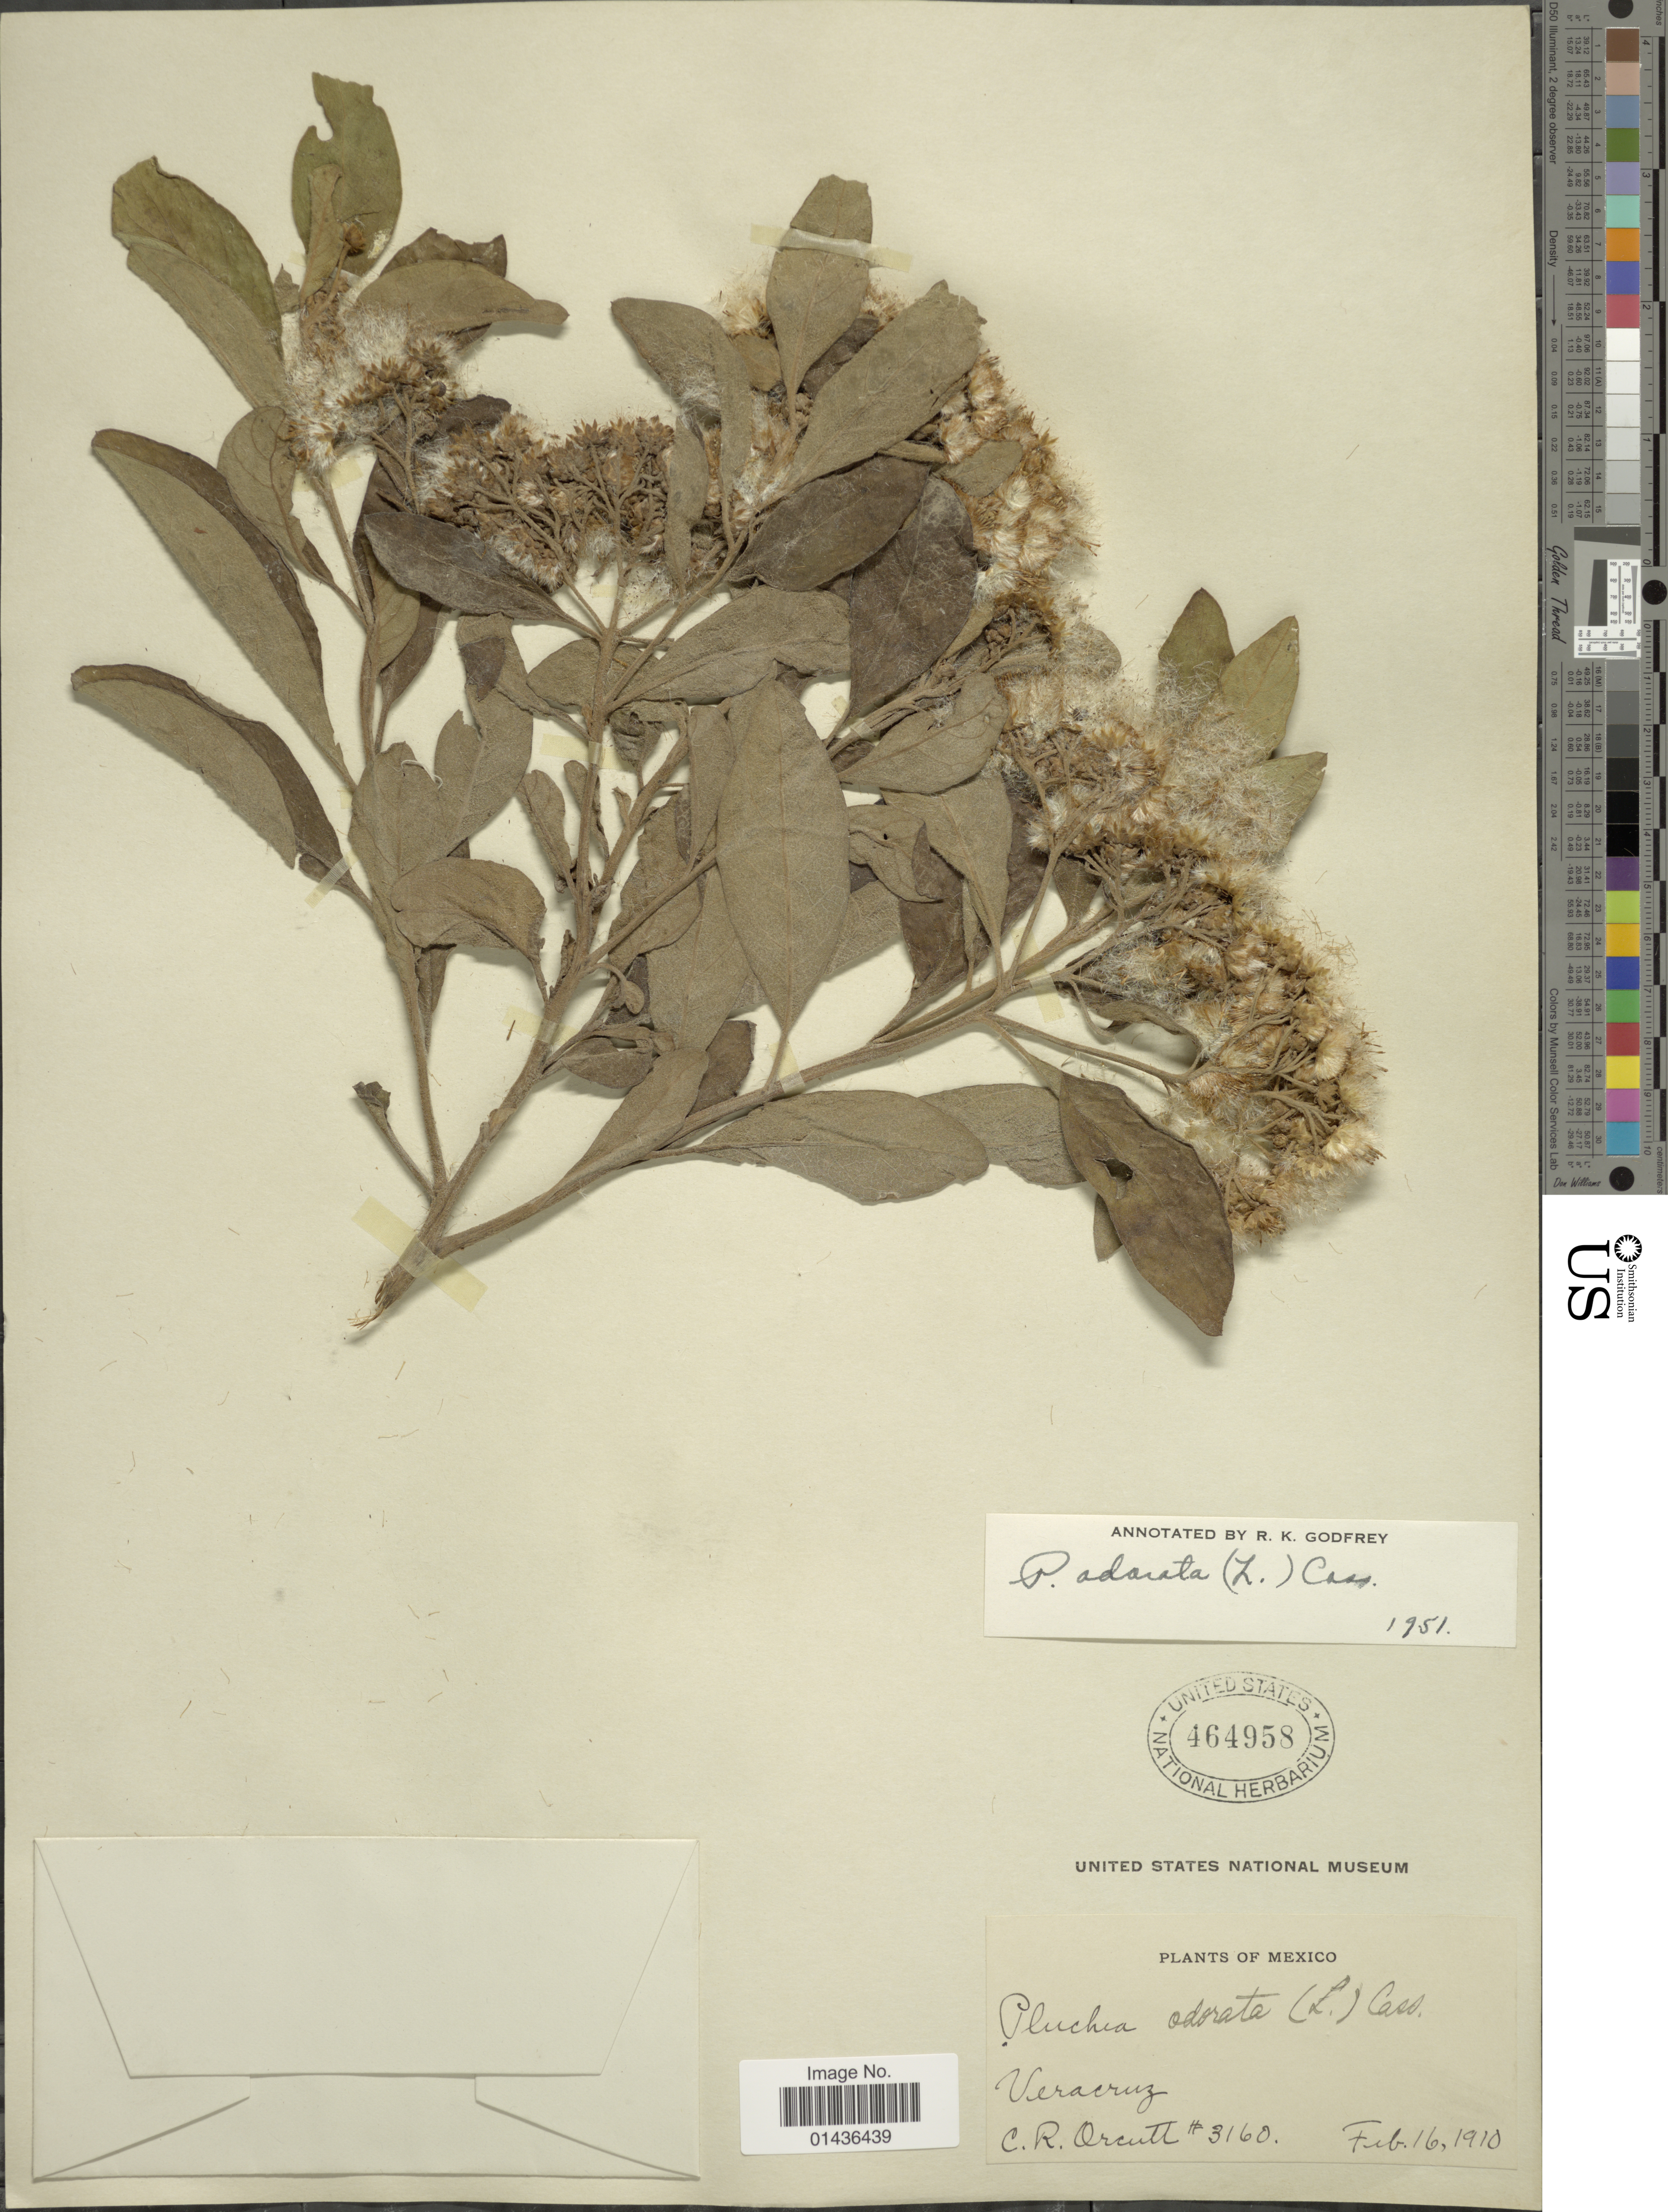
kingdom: Plantae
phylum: Tracheophyta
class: Magnoliopsida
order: Asterales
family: Asteraceae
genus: Pluchea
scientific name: Pluchea carolinensis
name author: (Jacq.) D. Don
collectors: C. R. Orcutt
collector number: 3160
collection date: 1910-02-16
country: Mexico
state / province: Veracruz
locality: Veracruz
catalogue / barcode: US 464958